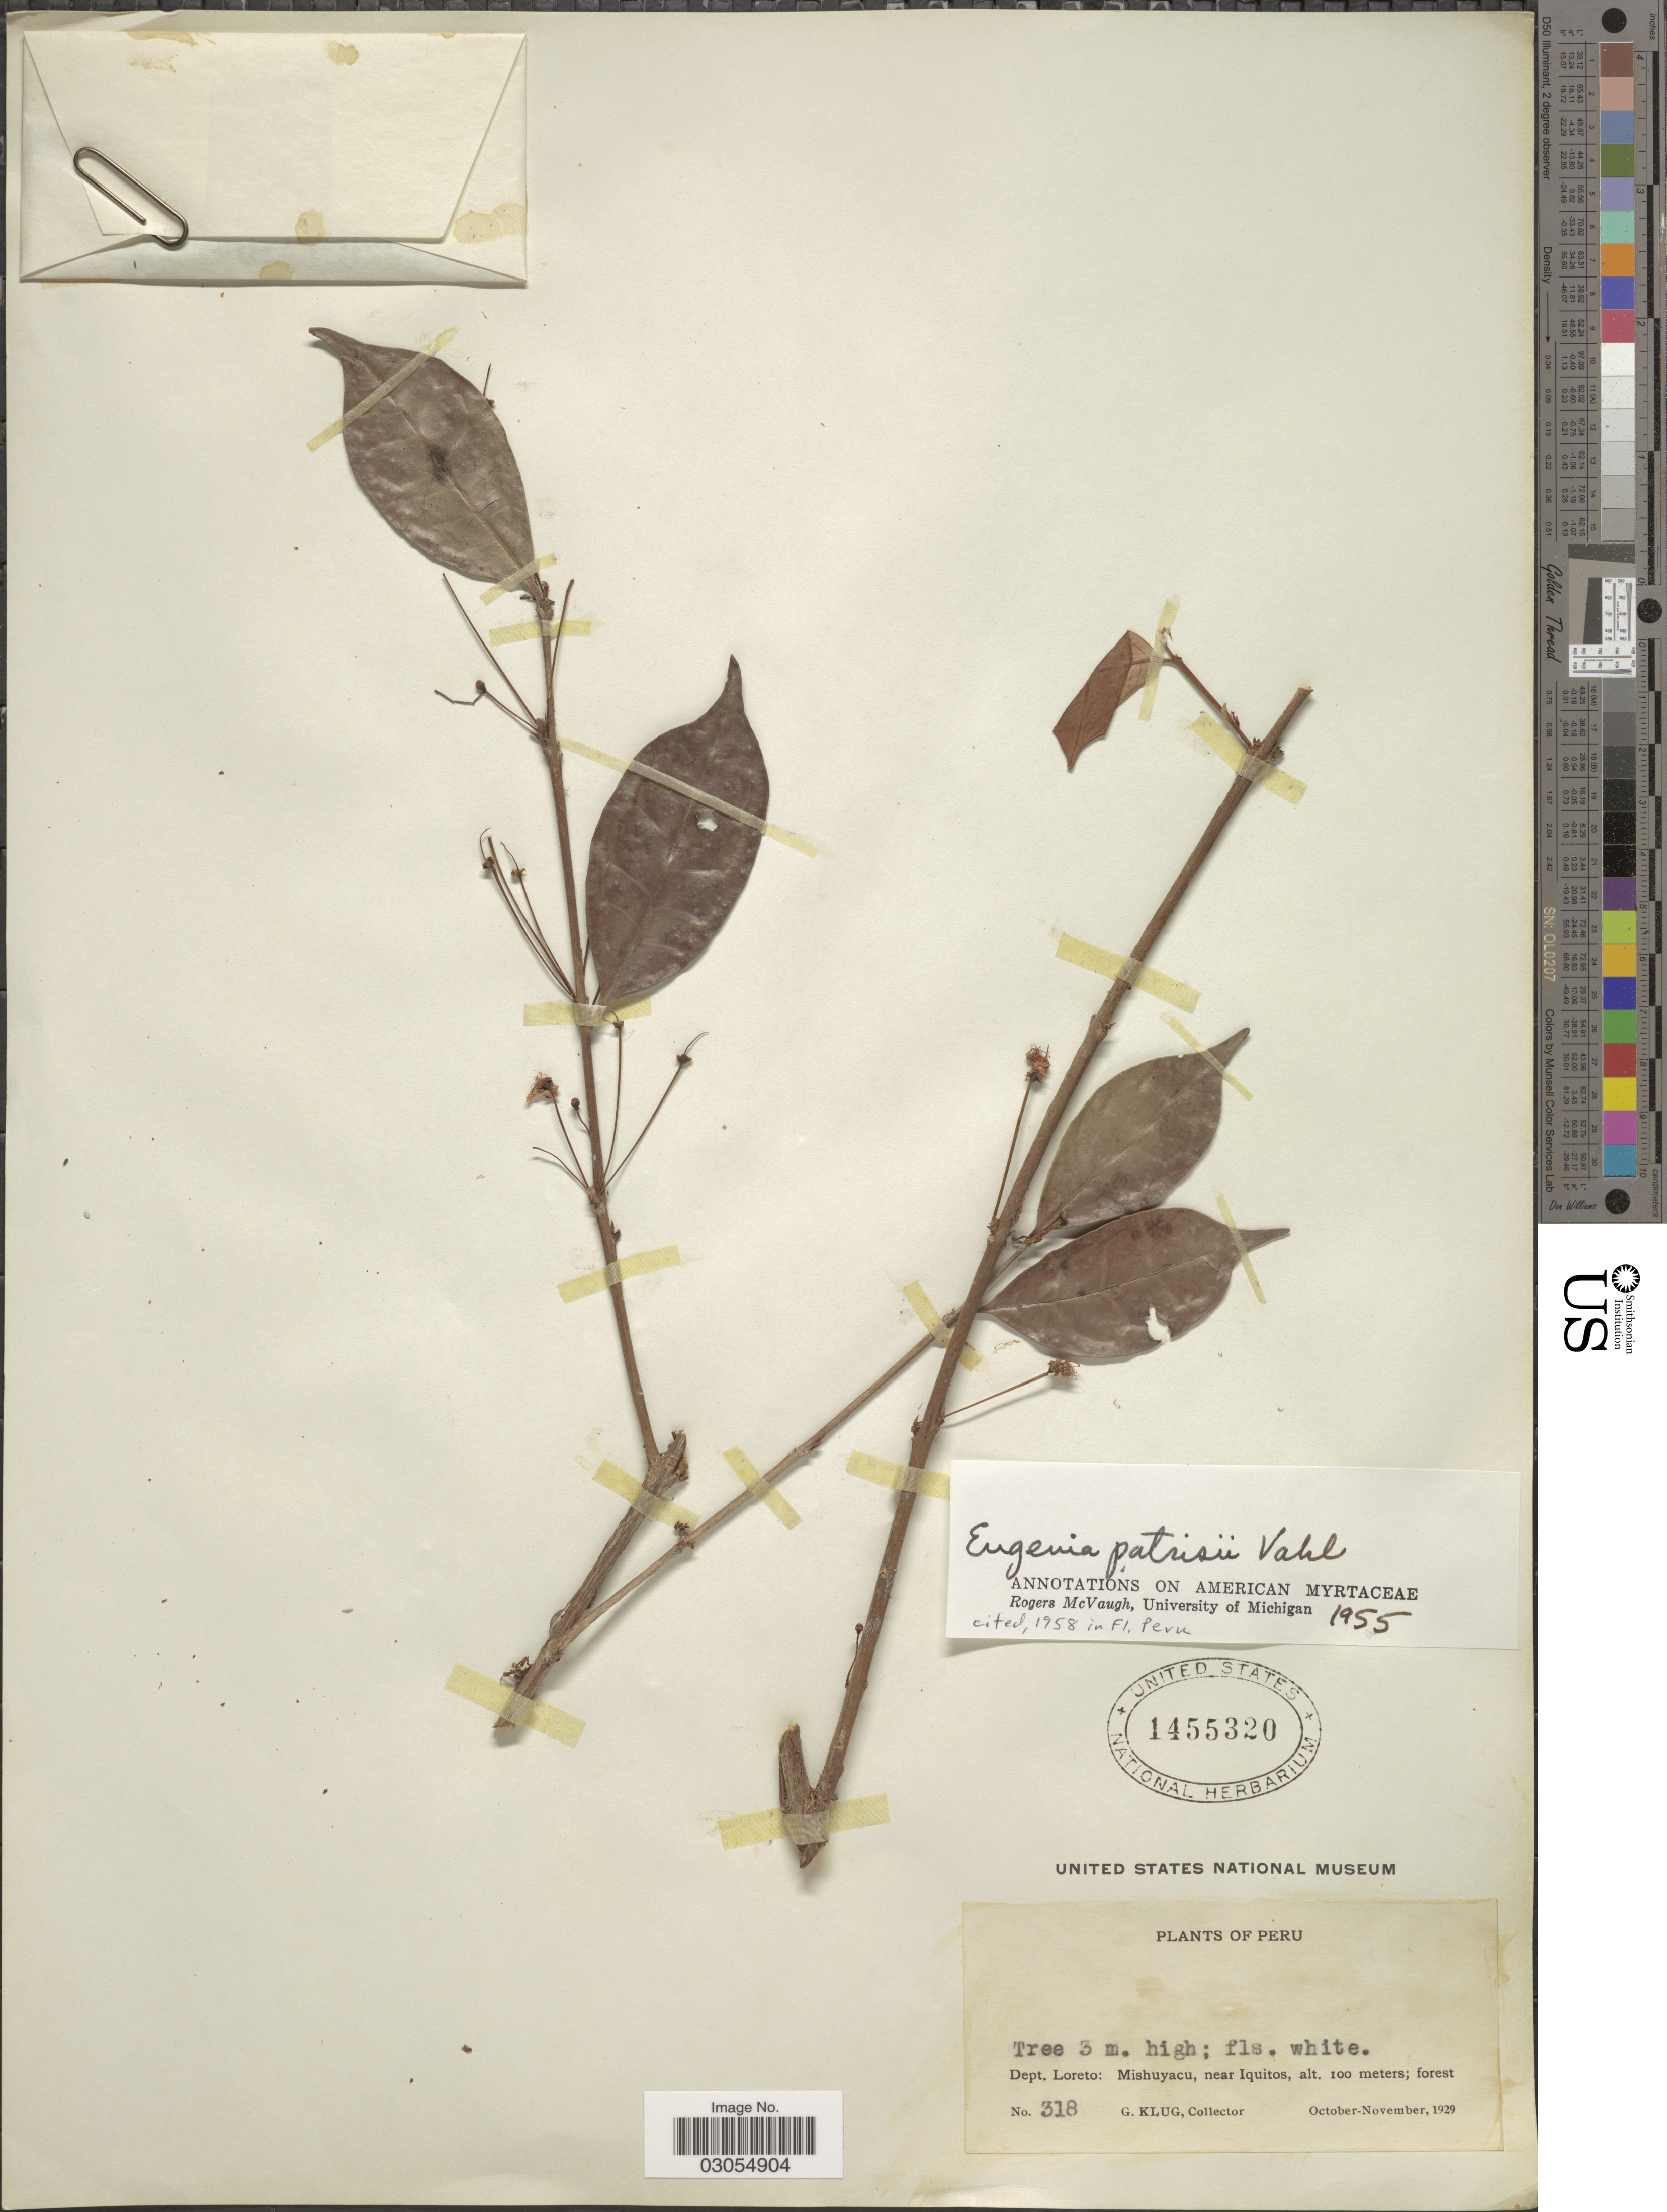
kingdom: Plantae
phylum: Tracheophyta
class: Magnoliopsida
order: Myrtales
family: Myrtaceae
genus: Eugenia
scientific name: Eugenia patrisii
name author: Vahl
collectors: G. Klug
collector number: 318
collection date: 1929-10/1929-11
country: Peru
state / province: Loreto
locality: Dept. Loreto: Mishuyacu, near Iquitos.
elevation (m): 100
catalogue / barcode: US 1455320